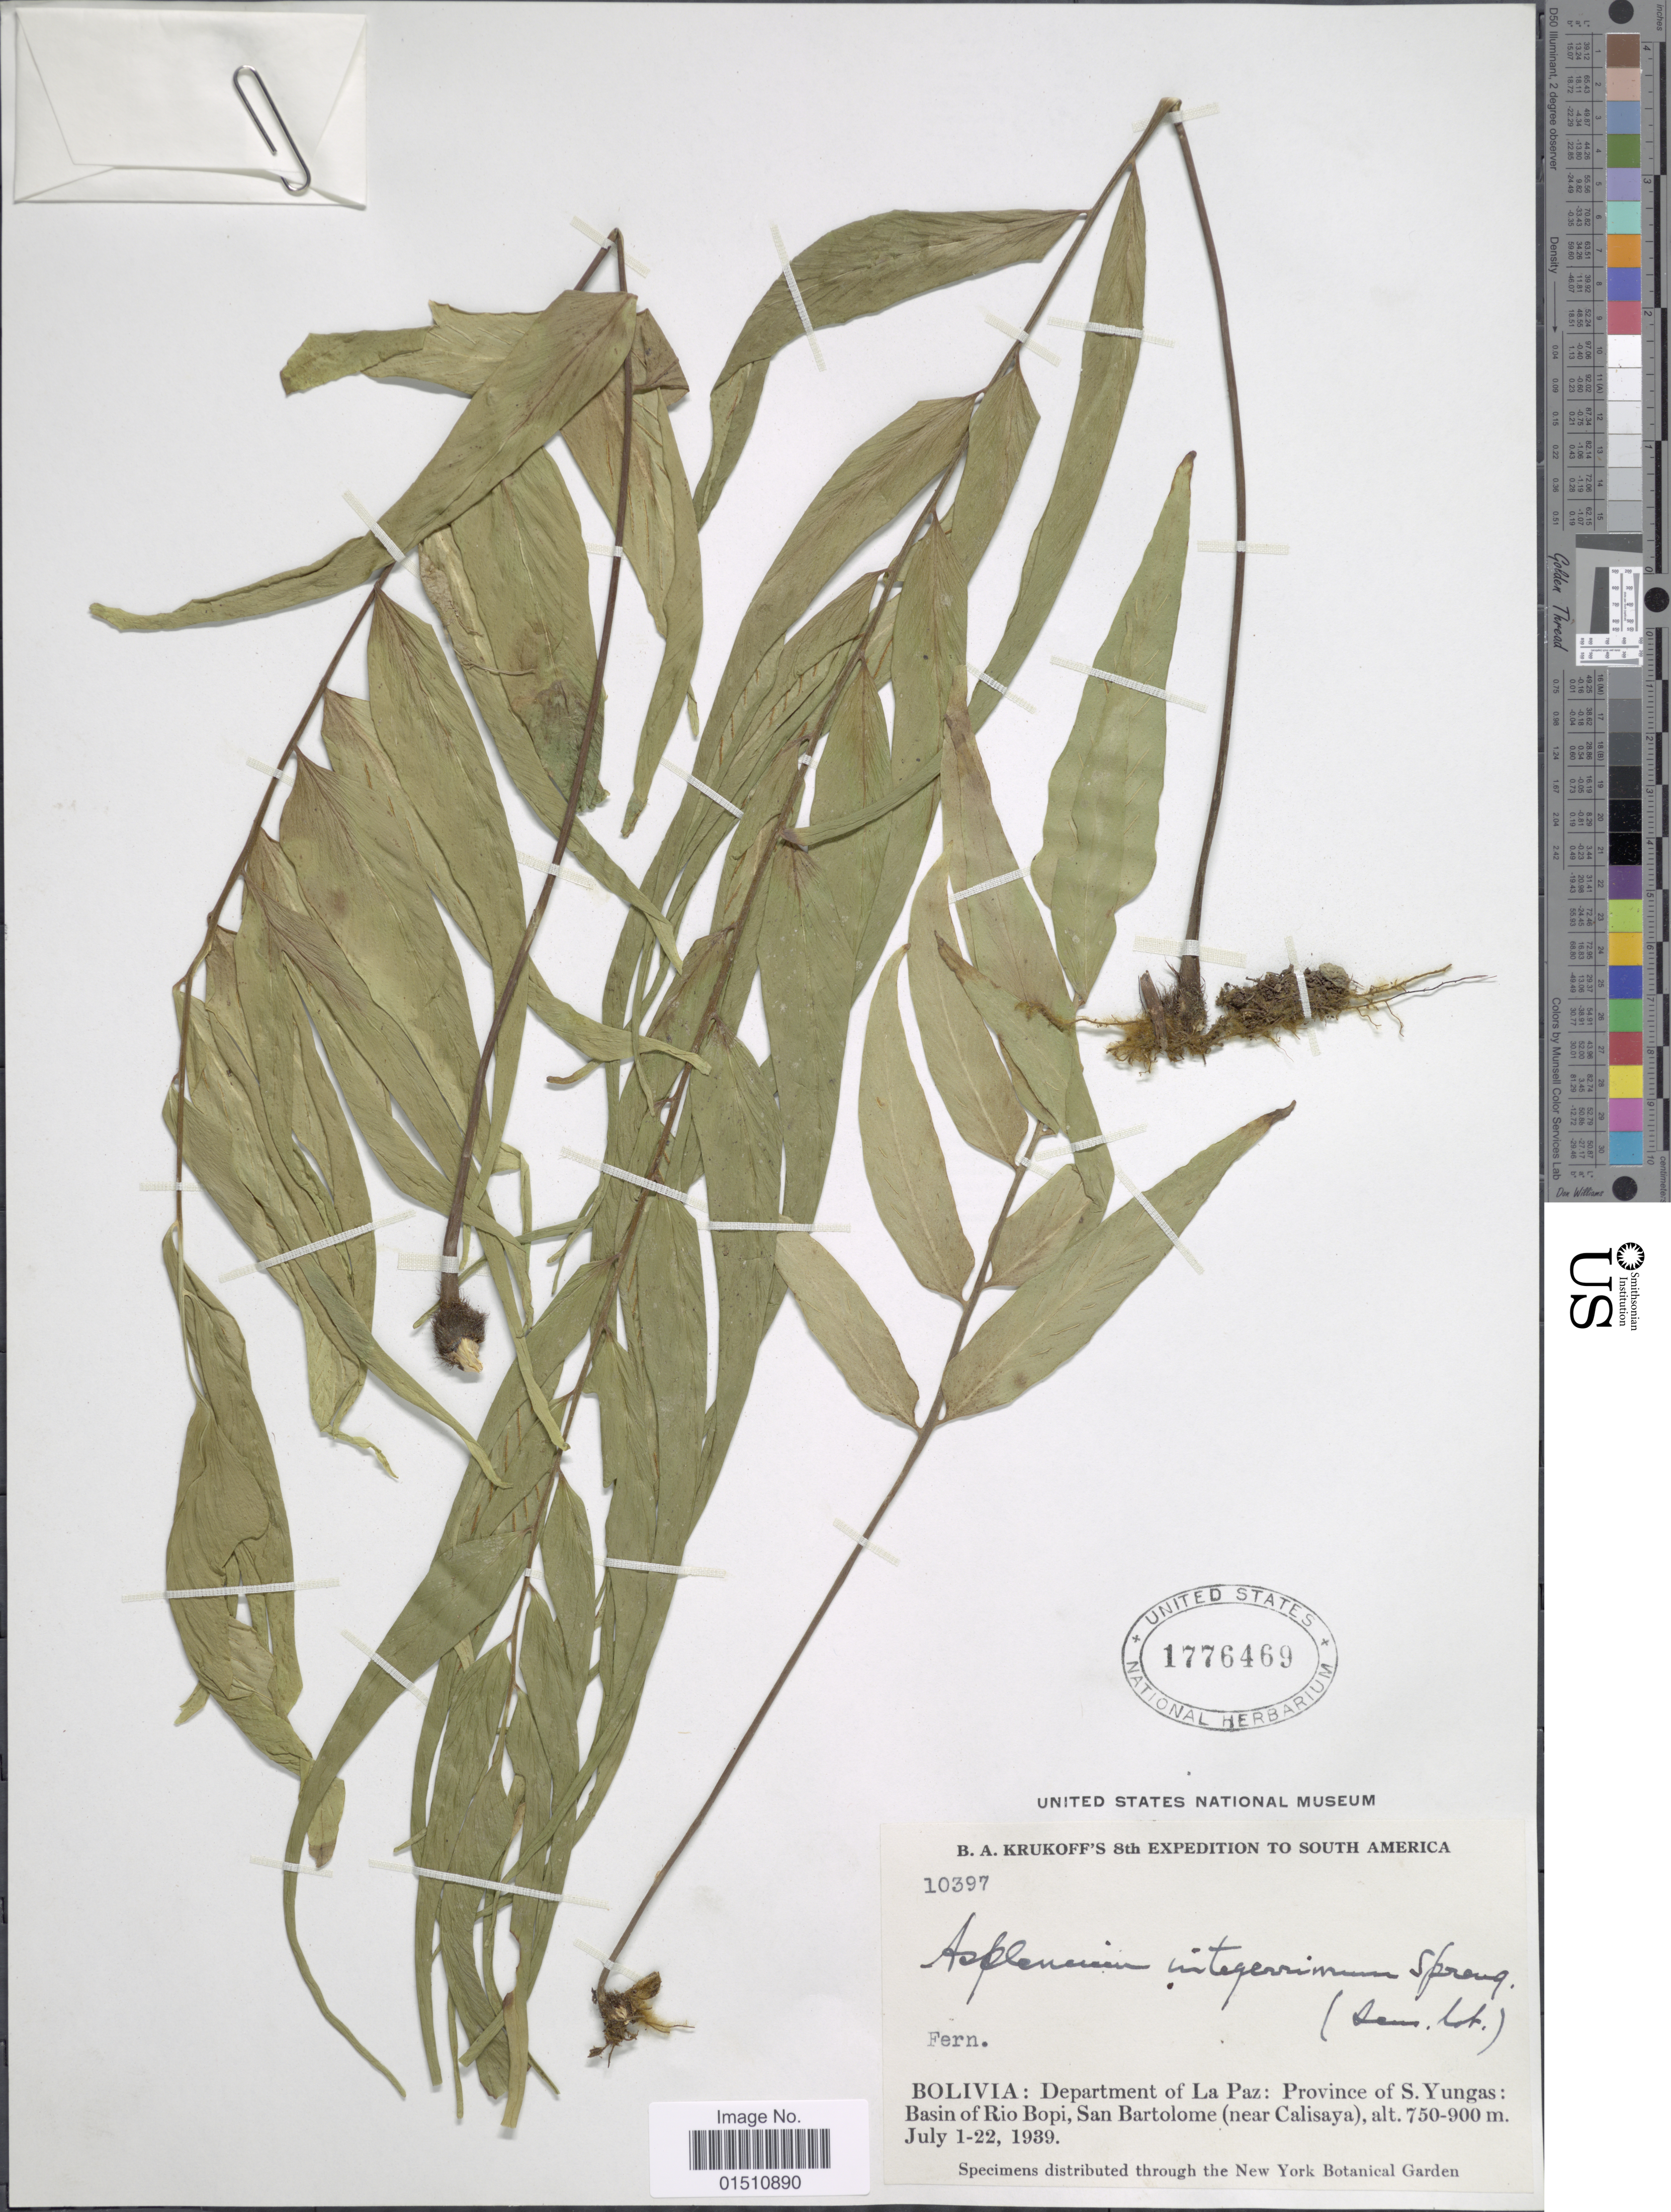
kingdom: Plantae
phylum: Tracheophyta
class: Polypodiopsida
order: Polypodiales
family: Aspleniaceae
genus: Asplenium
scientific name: Asplenium falcinellum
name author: Maxon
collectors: B. A. Krukoff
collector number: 10397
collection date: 1939-07-01/1939-07-22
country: Bolivia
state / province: La Paz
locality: Bolivia, Departmetn of La Paz: Province of S. Yungas: Basin of Rio Bopi, San Bartolome (near Calisaya).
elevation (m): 750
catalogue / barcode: US 1776469